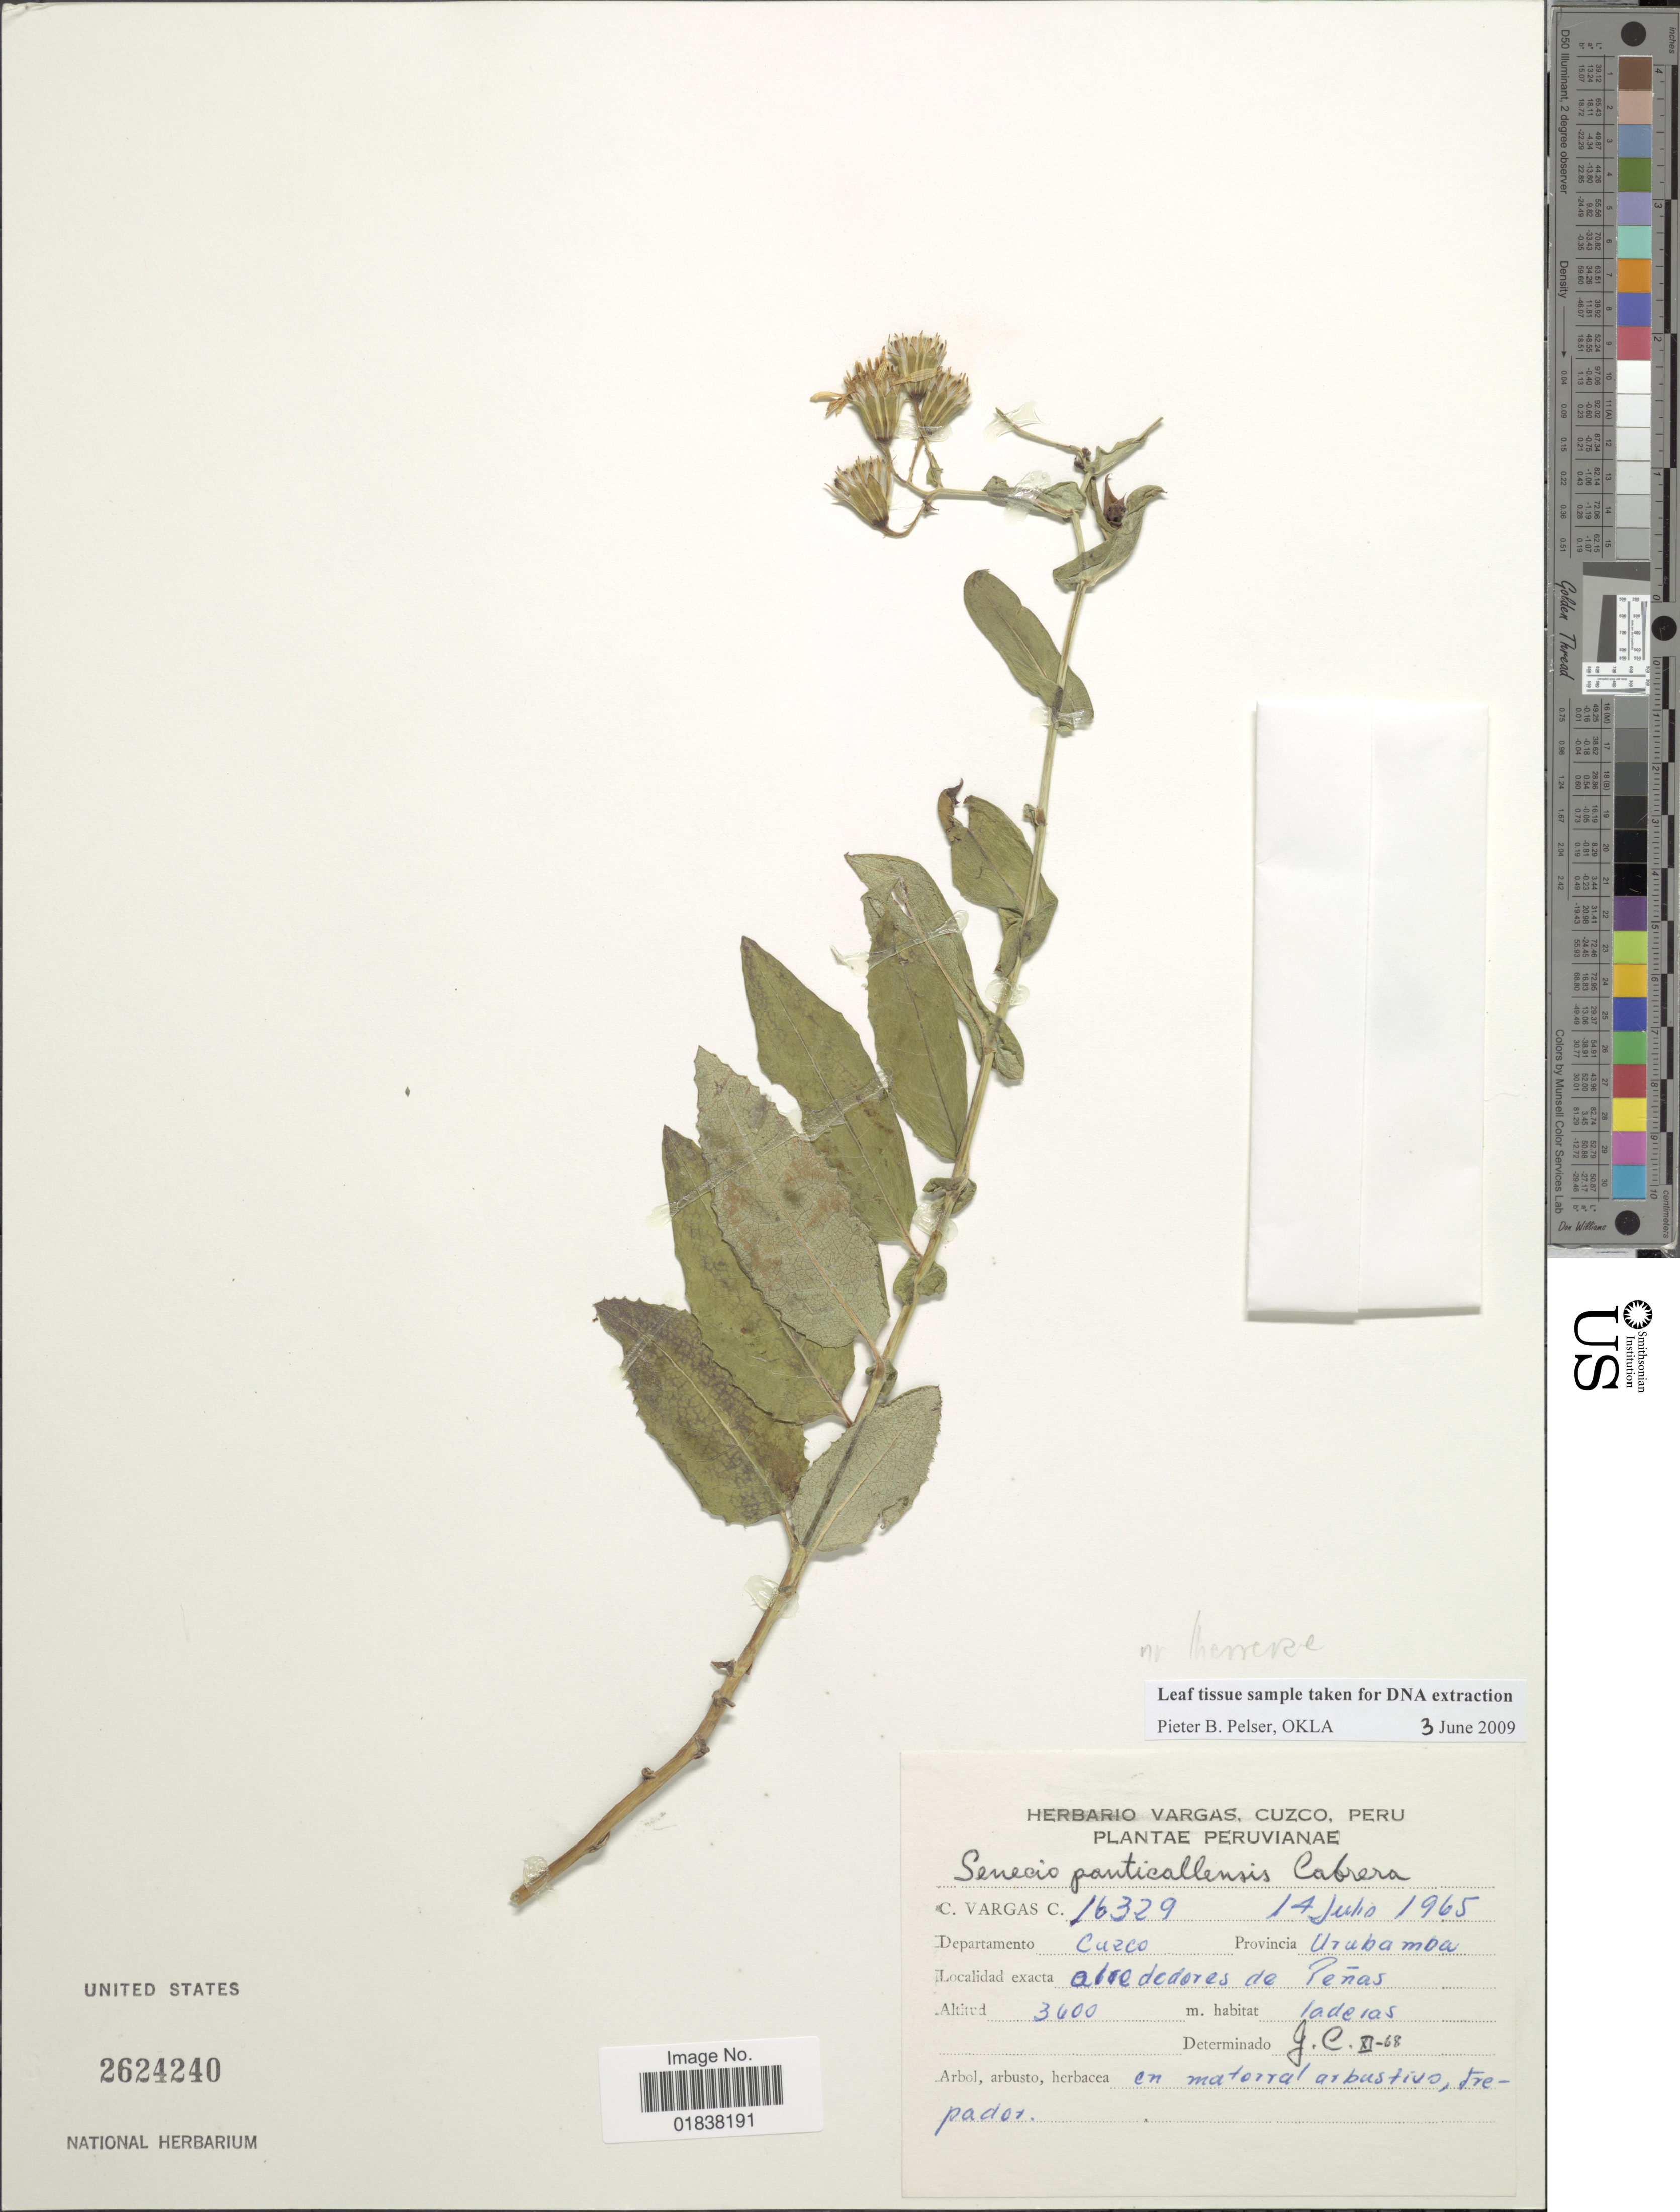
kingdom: Plantae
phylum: Tracheophyta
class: Magnoliopsida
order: Asterales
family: Asteraceae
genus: Senecio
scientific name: Senecio panticallensis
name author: Cabrera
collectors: C. Vargas Calderón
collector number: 16329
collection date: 1965-07-14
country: Peru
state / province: Cusco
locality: Provincia Urubamba, alrededores de Penas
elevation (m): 3600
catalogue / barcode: US 2624240